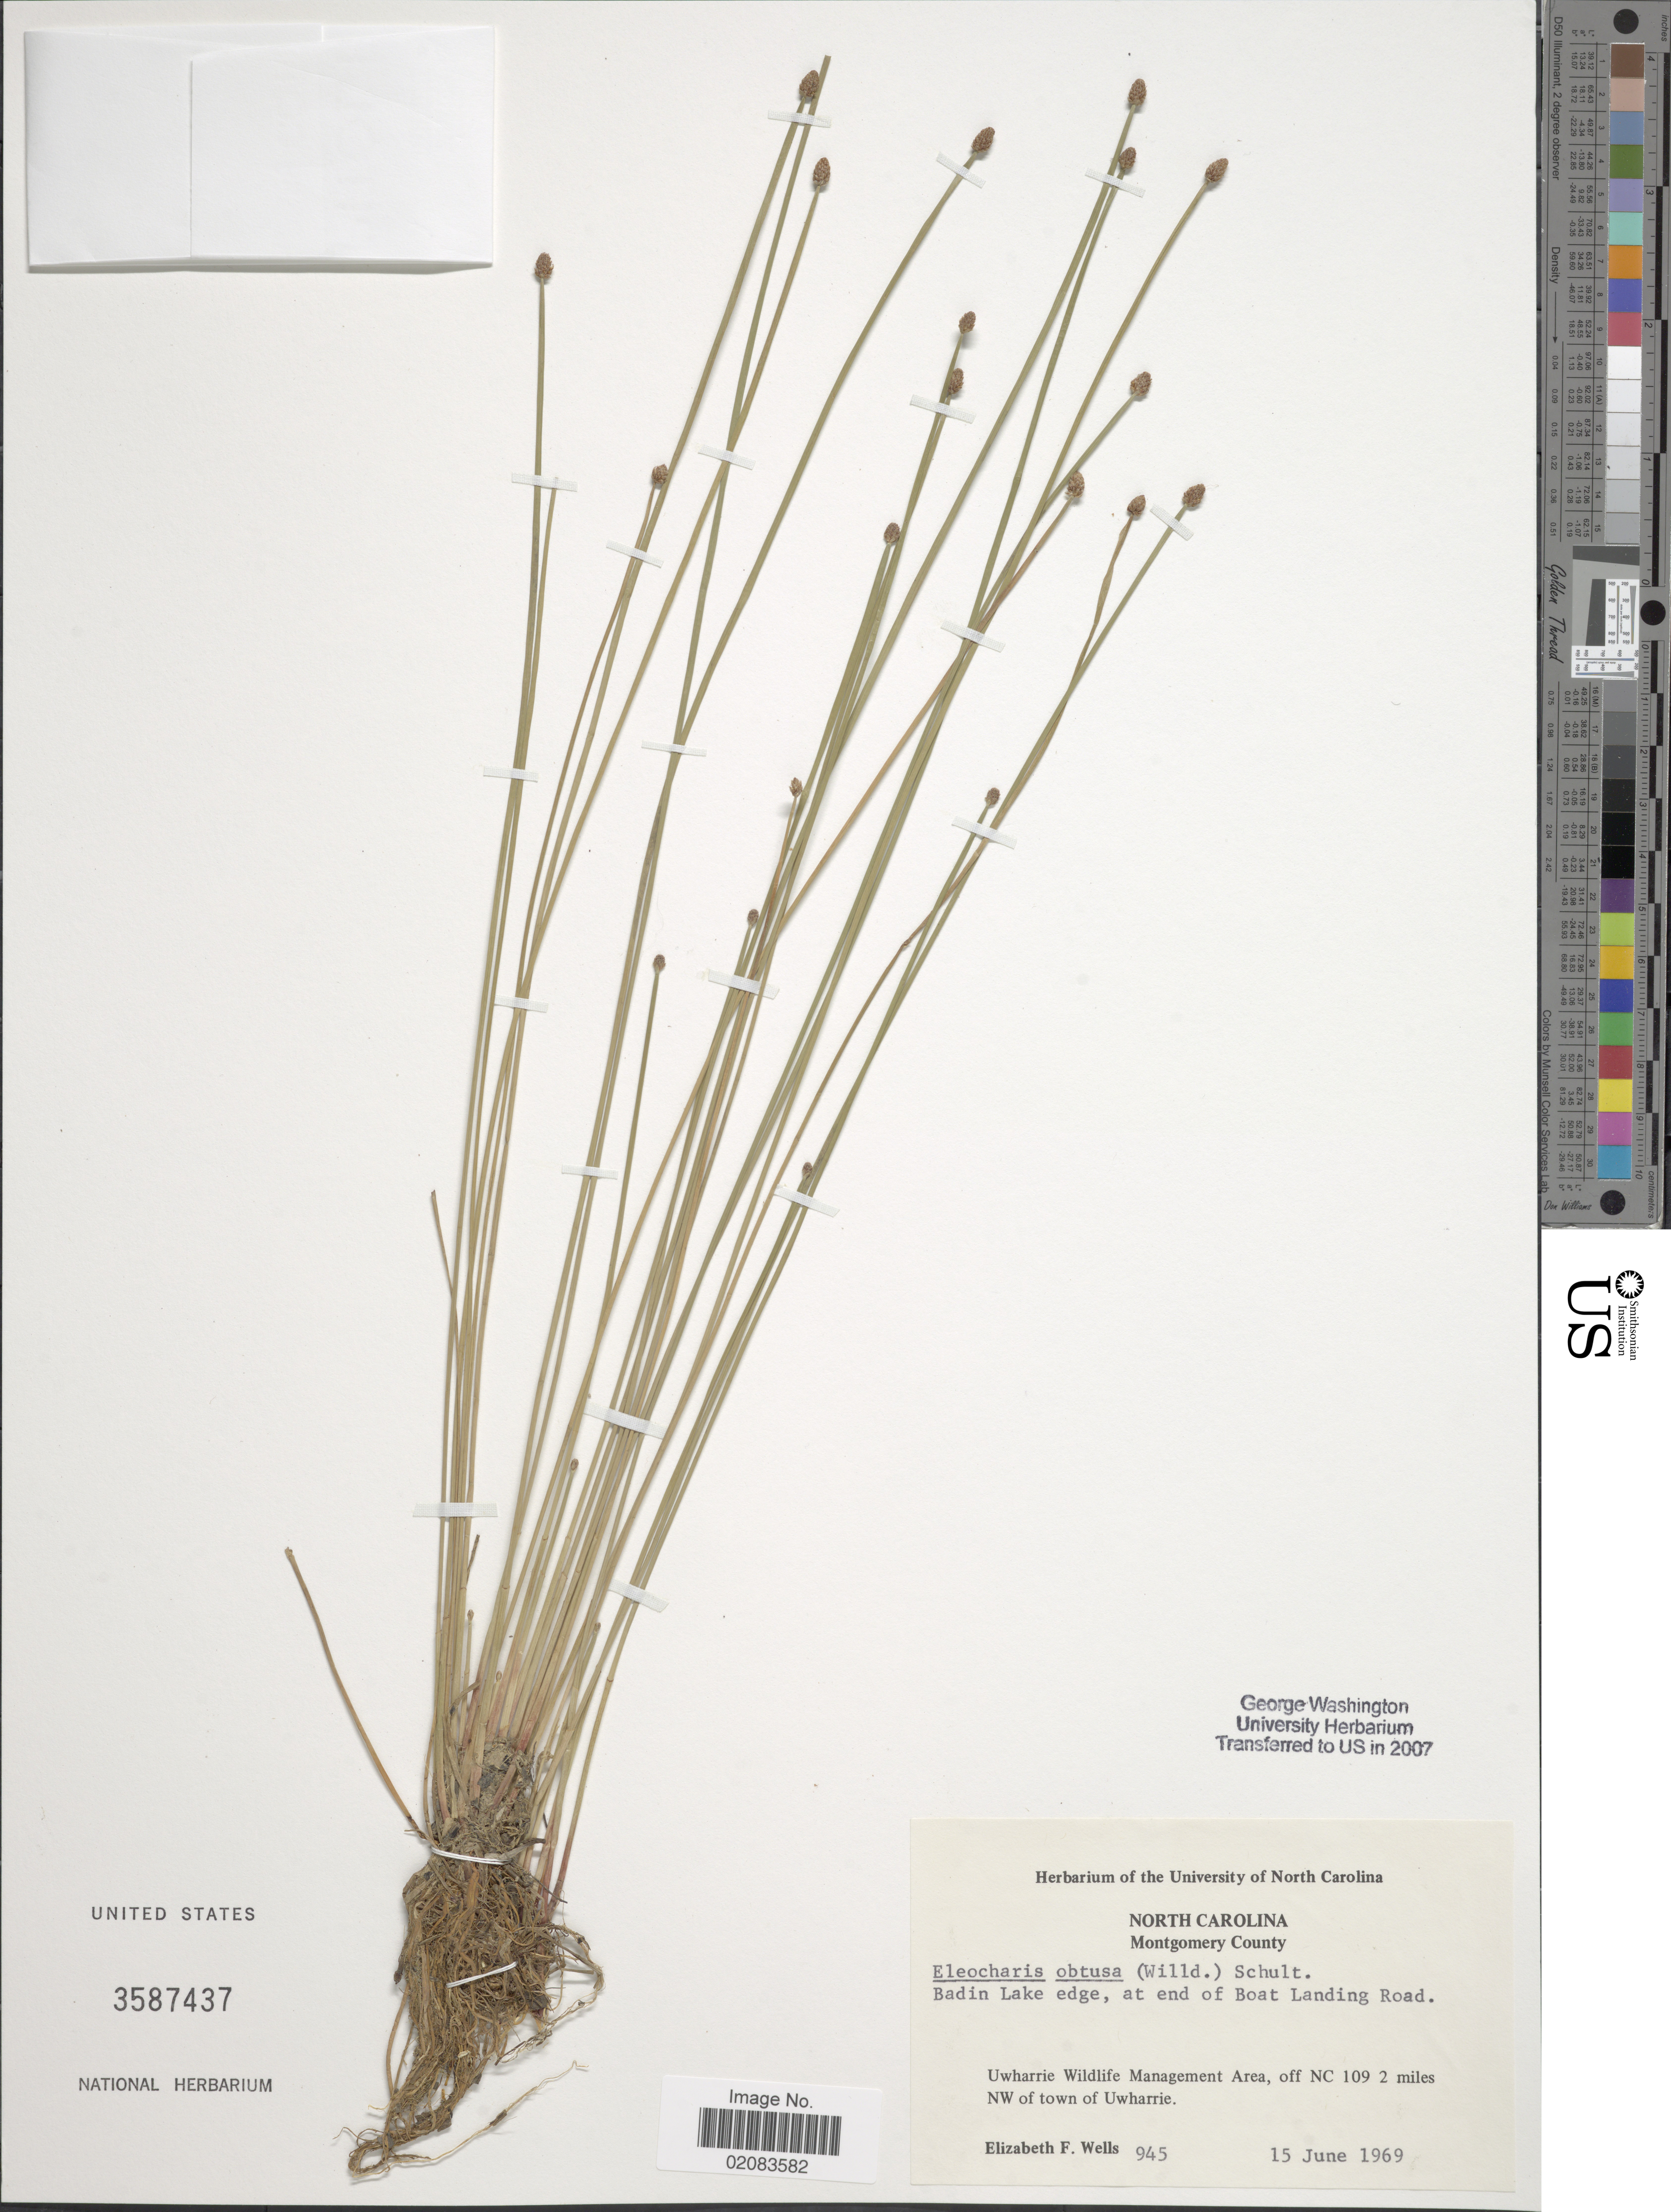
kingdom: Plantae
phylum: Tracheophyta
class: Liliopsida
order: Poales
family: Cyperaceae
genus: Eleocharis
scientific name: Eleocharis obtusa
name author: (Willd.) Schult.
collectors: E. F. Wells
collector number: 945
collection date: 1969-06-15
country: United States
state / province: North Carolina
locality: Montgomery County, Uwharrie Wildlife Management Area, off NC 109 2 miles NW of town Uwharrie, Badin Lake edge, at end of Boat Landing Road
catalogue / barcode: US 3587437